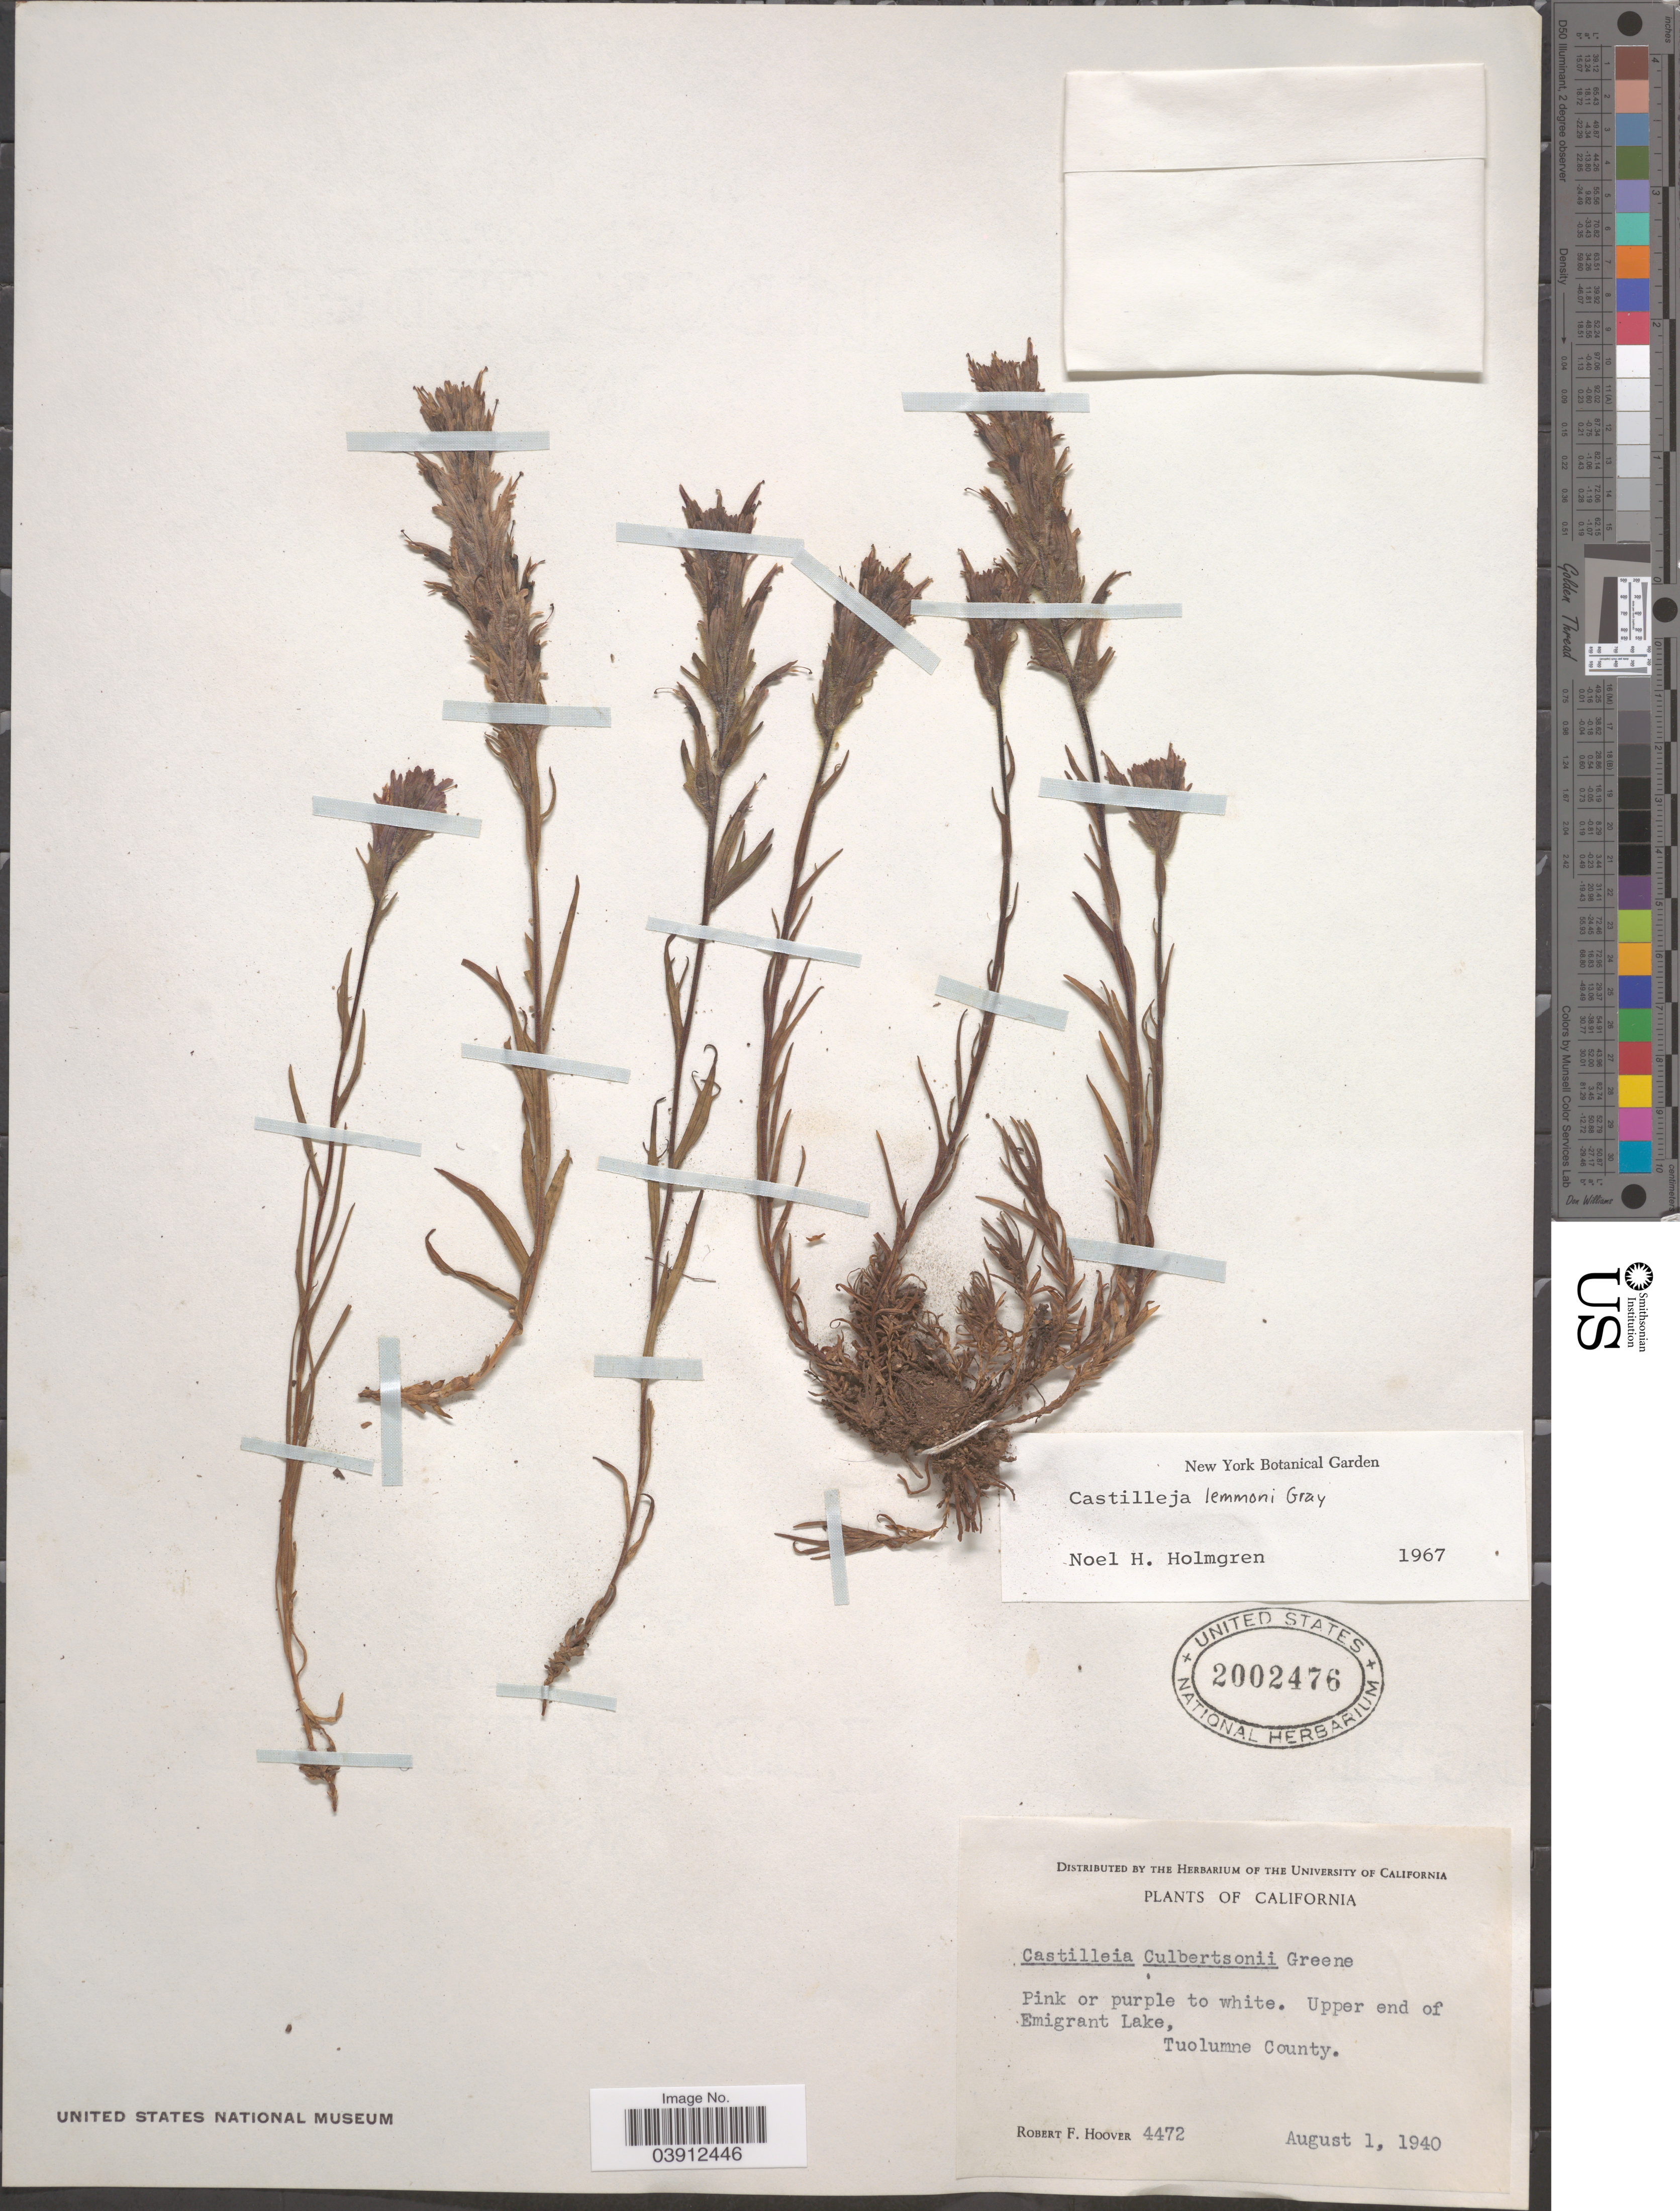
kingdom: Plantae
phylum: Tracheophyta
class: Magnoliopsida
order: Lamiales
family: Orobanchaceae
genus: Castilleja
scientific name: Castilleja lemmonii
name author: A. Gray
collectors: R. F. Hoover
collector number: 4472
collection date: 1940-08-01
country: United States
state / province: California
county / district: Tuolumne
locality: Upper end of Emigrant Lake, Tuolumne County.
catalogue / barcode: US 2002476